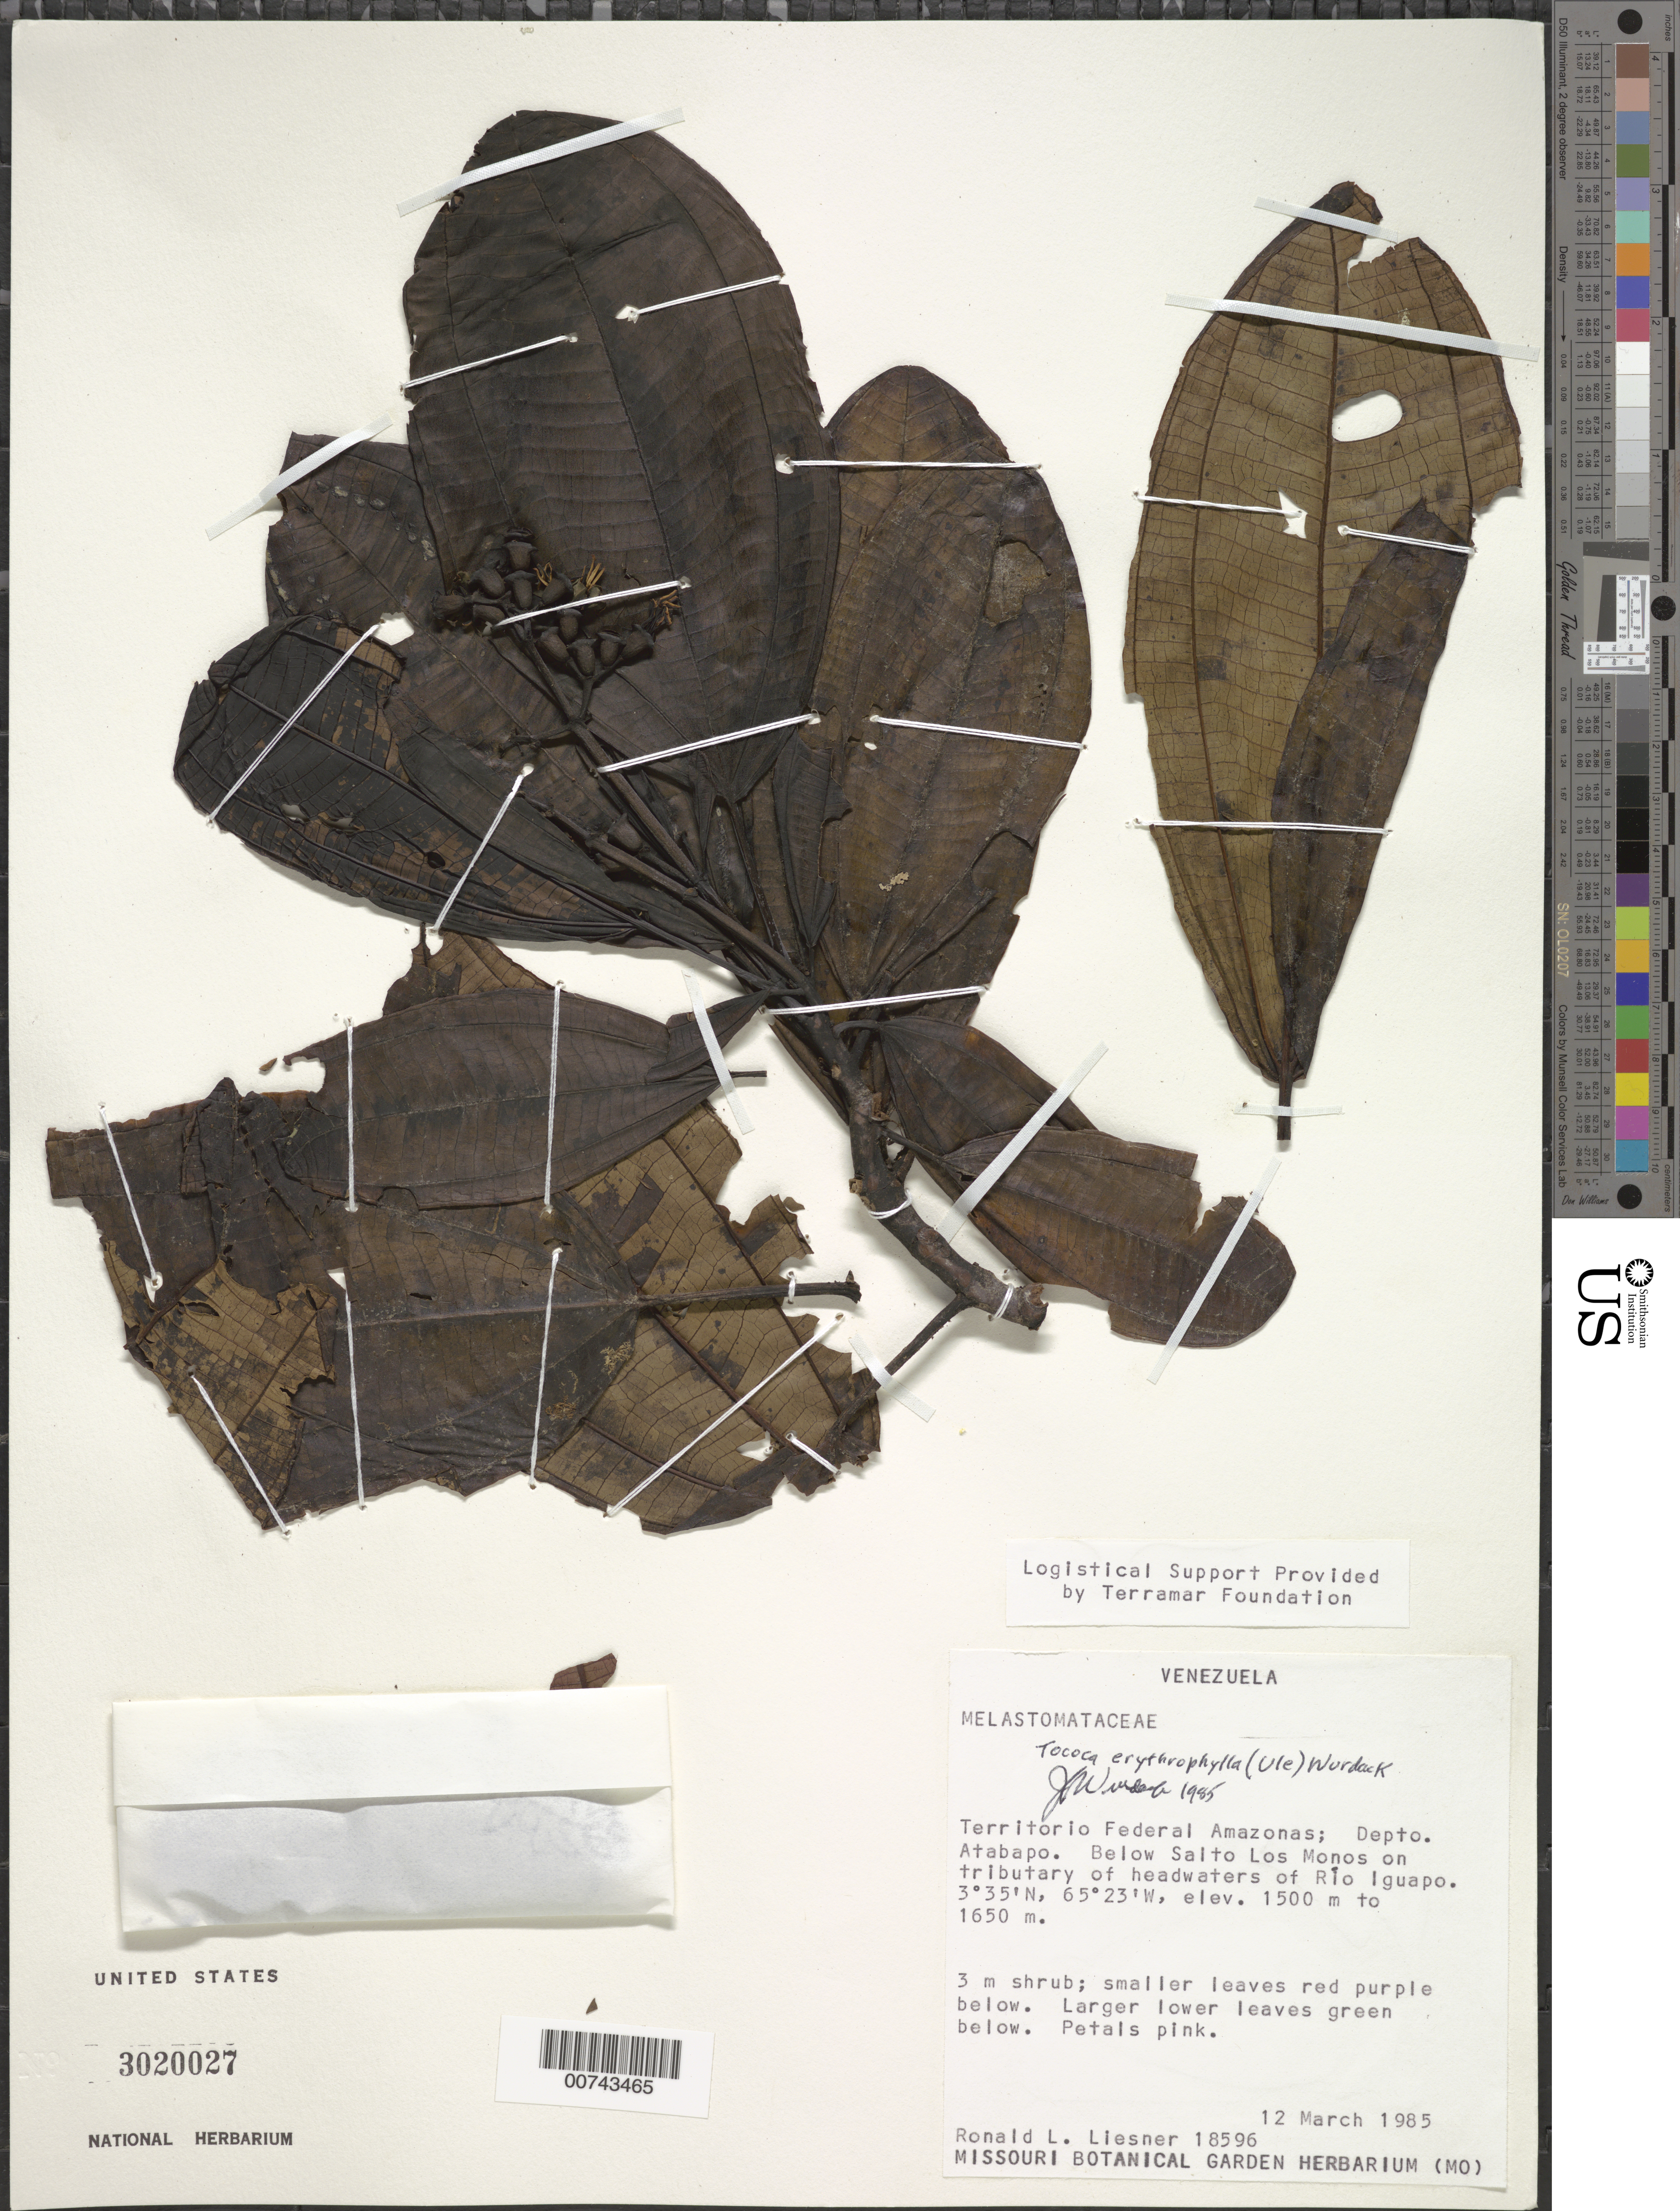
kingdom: Plantae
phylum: Tracheophyta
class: Magnoliopsida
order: Myrtales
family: Melastomataceae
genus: Tococa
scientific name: Tococa erythrophylla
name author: (Ule) Wurdack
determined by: Wurdack, John J., (US), US (UNITED STATES)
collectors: R. L. Liesner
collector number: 18596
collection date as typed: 12-Mar-85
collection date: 1985-03-12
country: Venezuela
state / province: Amazonas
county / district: Atabapo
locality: Río Iguapo, below Salto Los Monos on tributary of headwaters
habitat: Below Salto Los Monos on tributary of headwaters of Rio Iguapo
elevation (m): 1500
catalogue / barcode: US 3020027